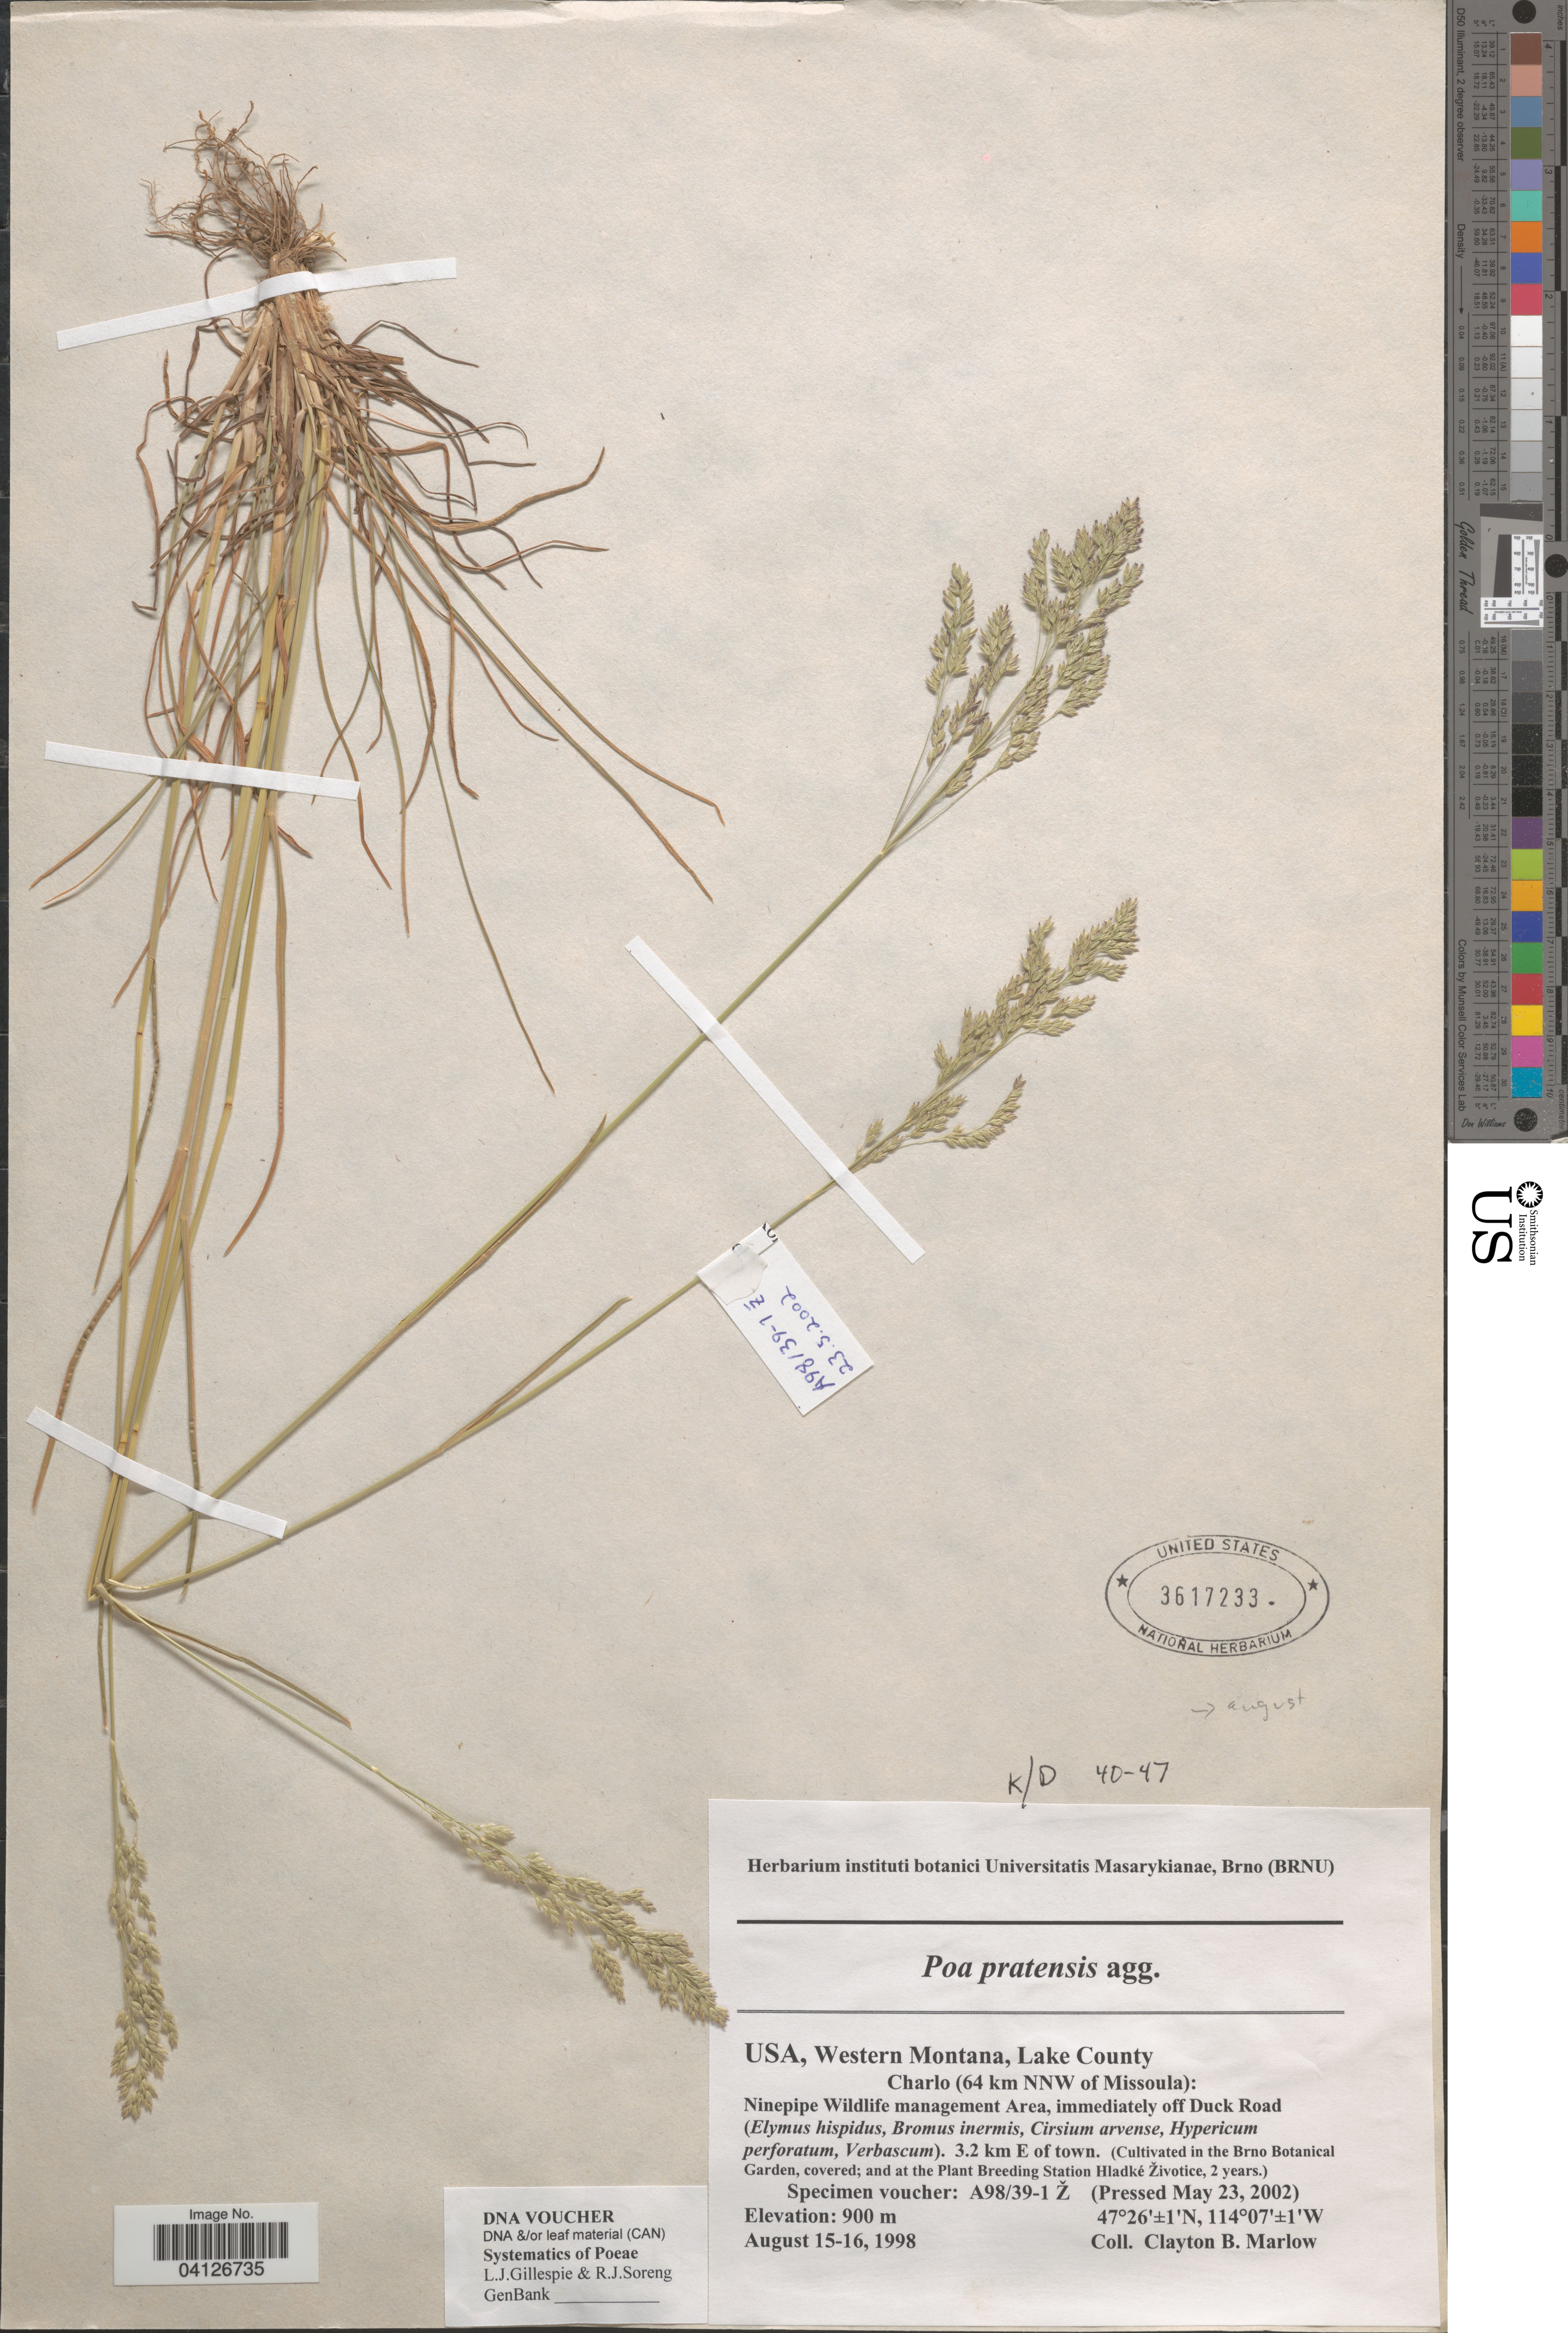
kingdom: Plantae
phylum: Tracheophyta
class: Liliopsida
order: Poales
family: Poaceae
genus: Poa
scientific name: Poa pratensis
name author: L.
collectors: Ex herb. instituti botanici Universitatis Masarykianae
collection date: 2002-05-23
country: Czechia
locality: (Cultivated in the Brno Botanical Garden, covered; and at the Plant Breeding Station Hladké Životice, 2 years.).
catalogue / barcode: US 3617233